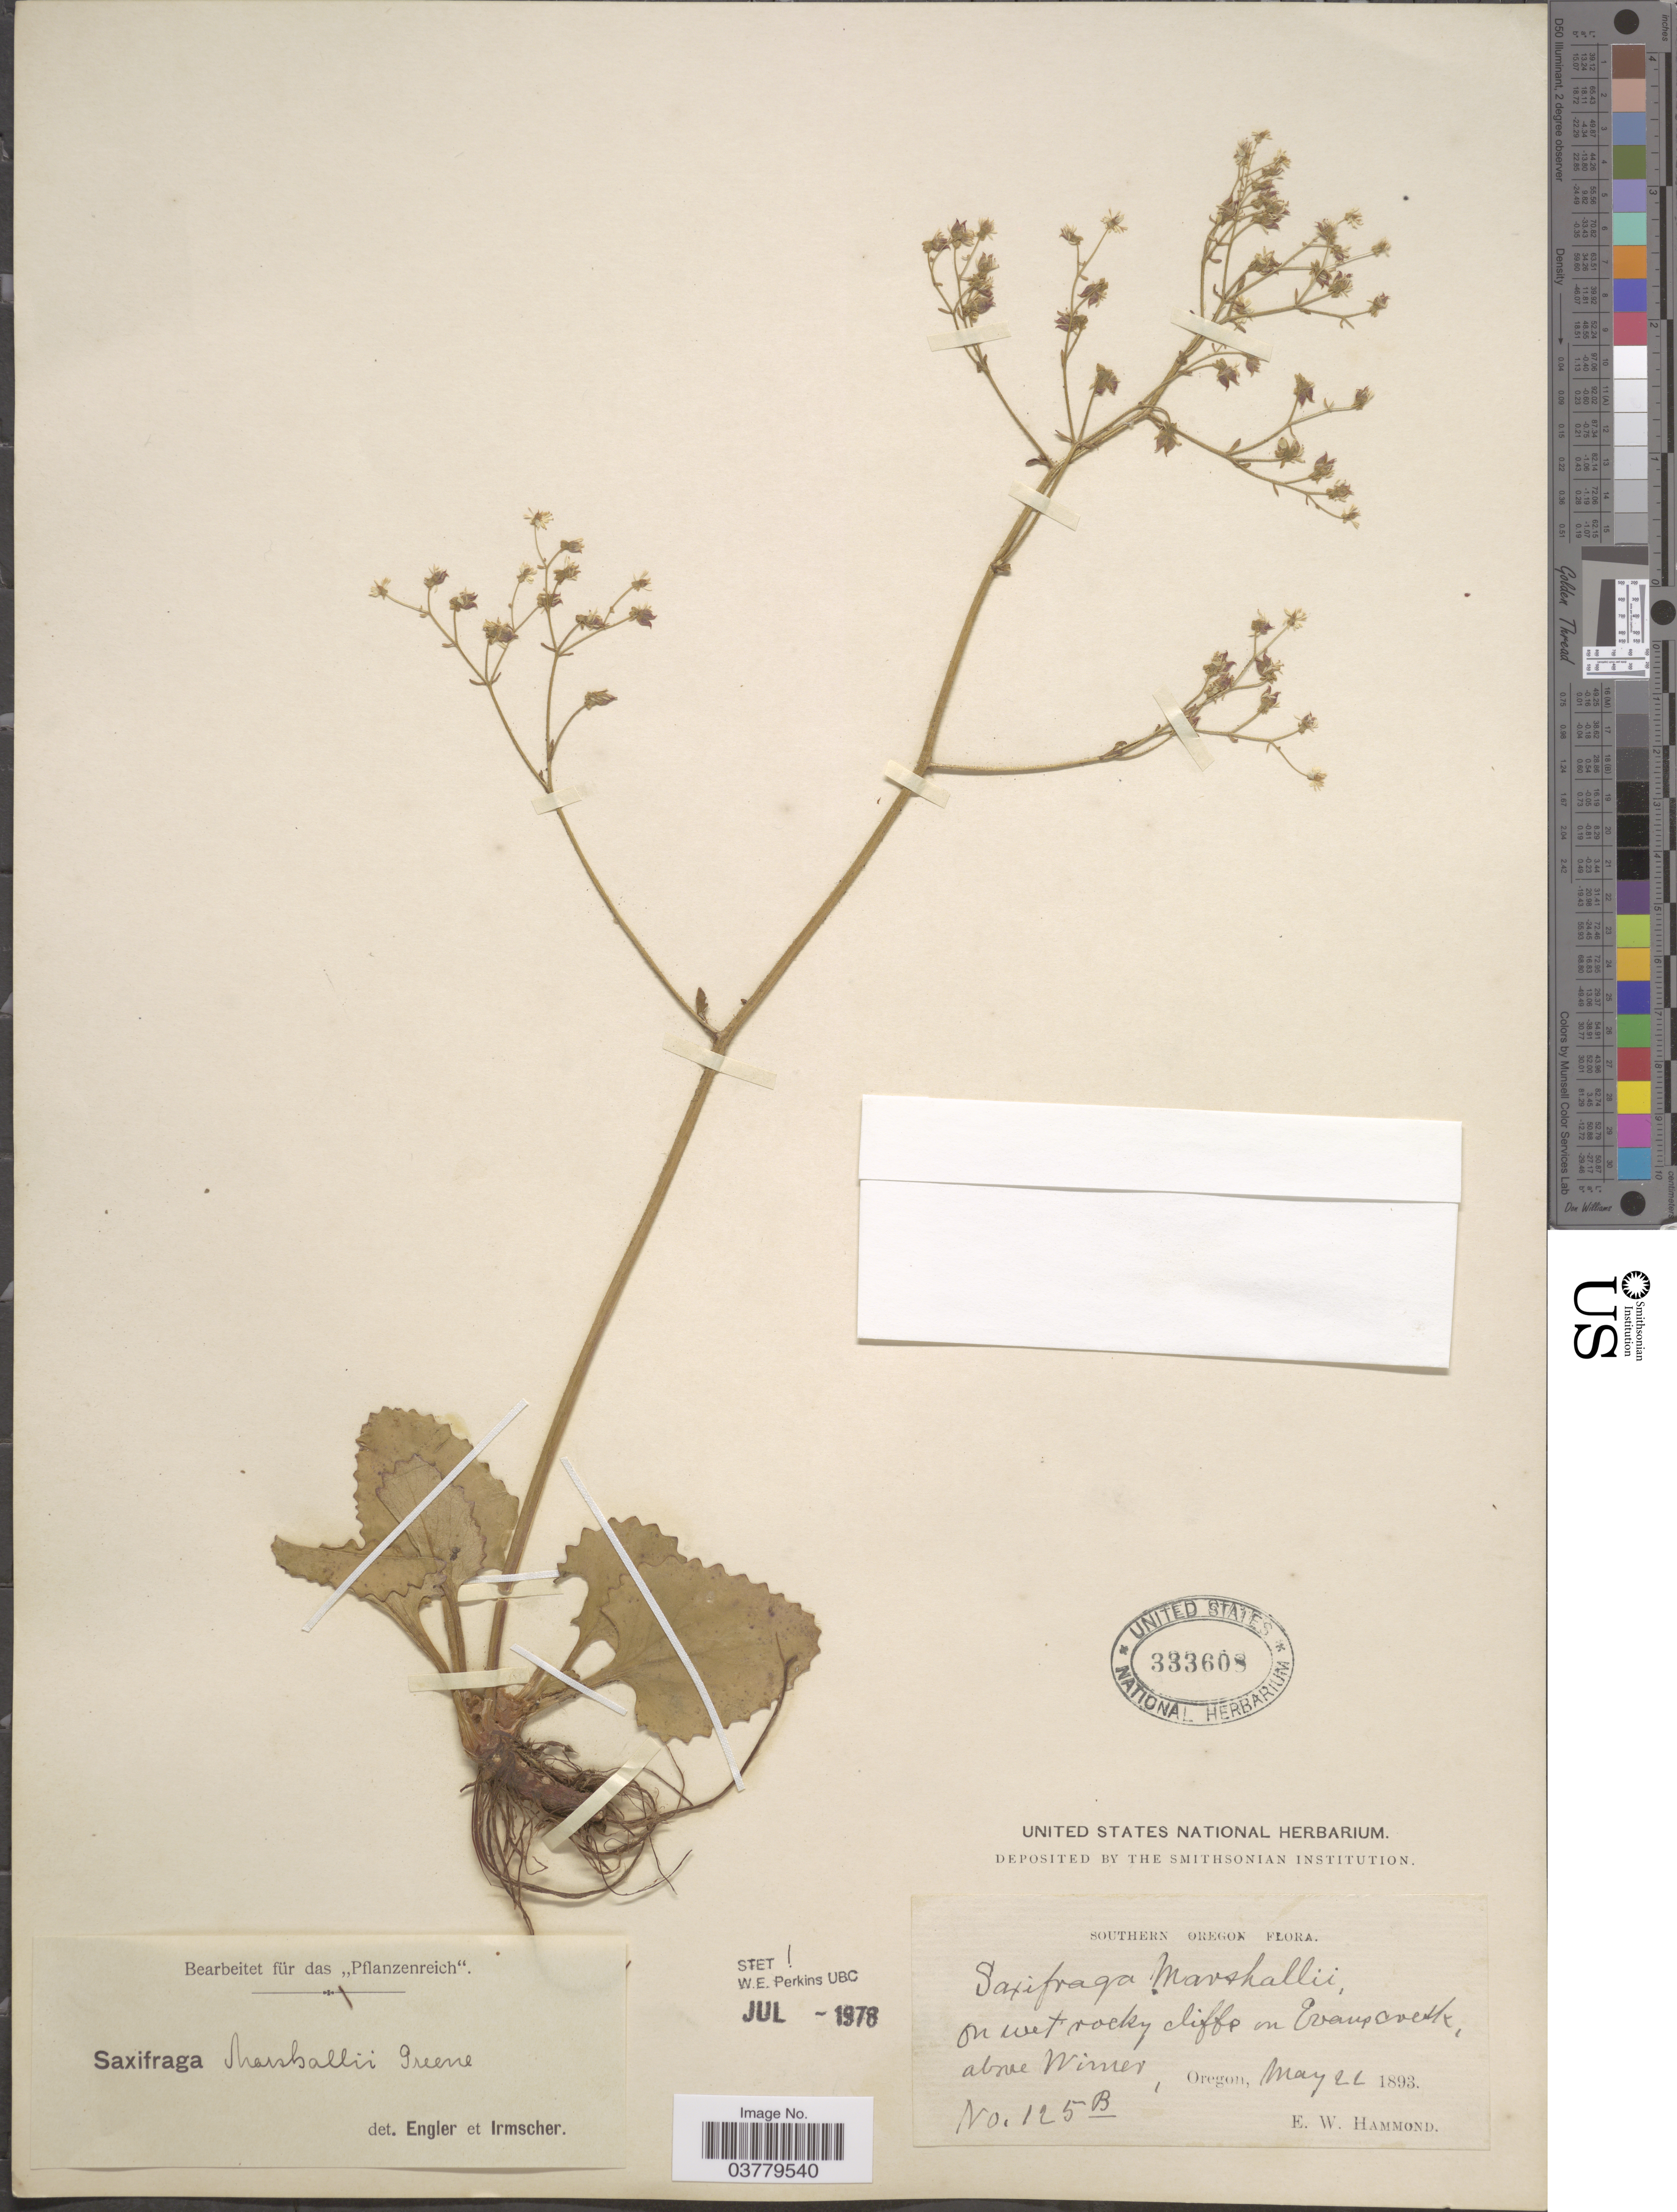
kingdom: Plantae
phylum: Tracheophyta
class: Magnoliopsida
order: Saxifragales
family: Saxifragaceae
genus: Micranthes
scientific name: Micranthes marshallii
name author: (Greene) Small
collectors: E. Hammond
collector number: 125B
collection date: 1893-05-22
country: United States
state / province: Oregon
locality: Southern Oregon. In Evans Creek, above Wimer.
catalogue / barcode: US 333608